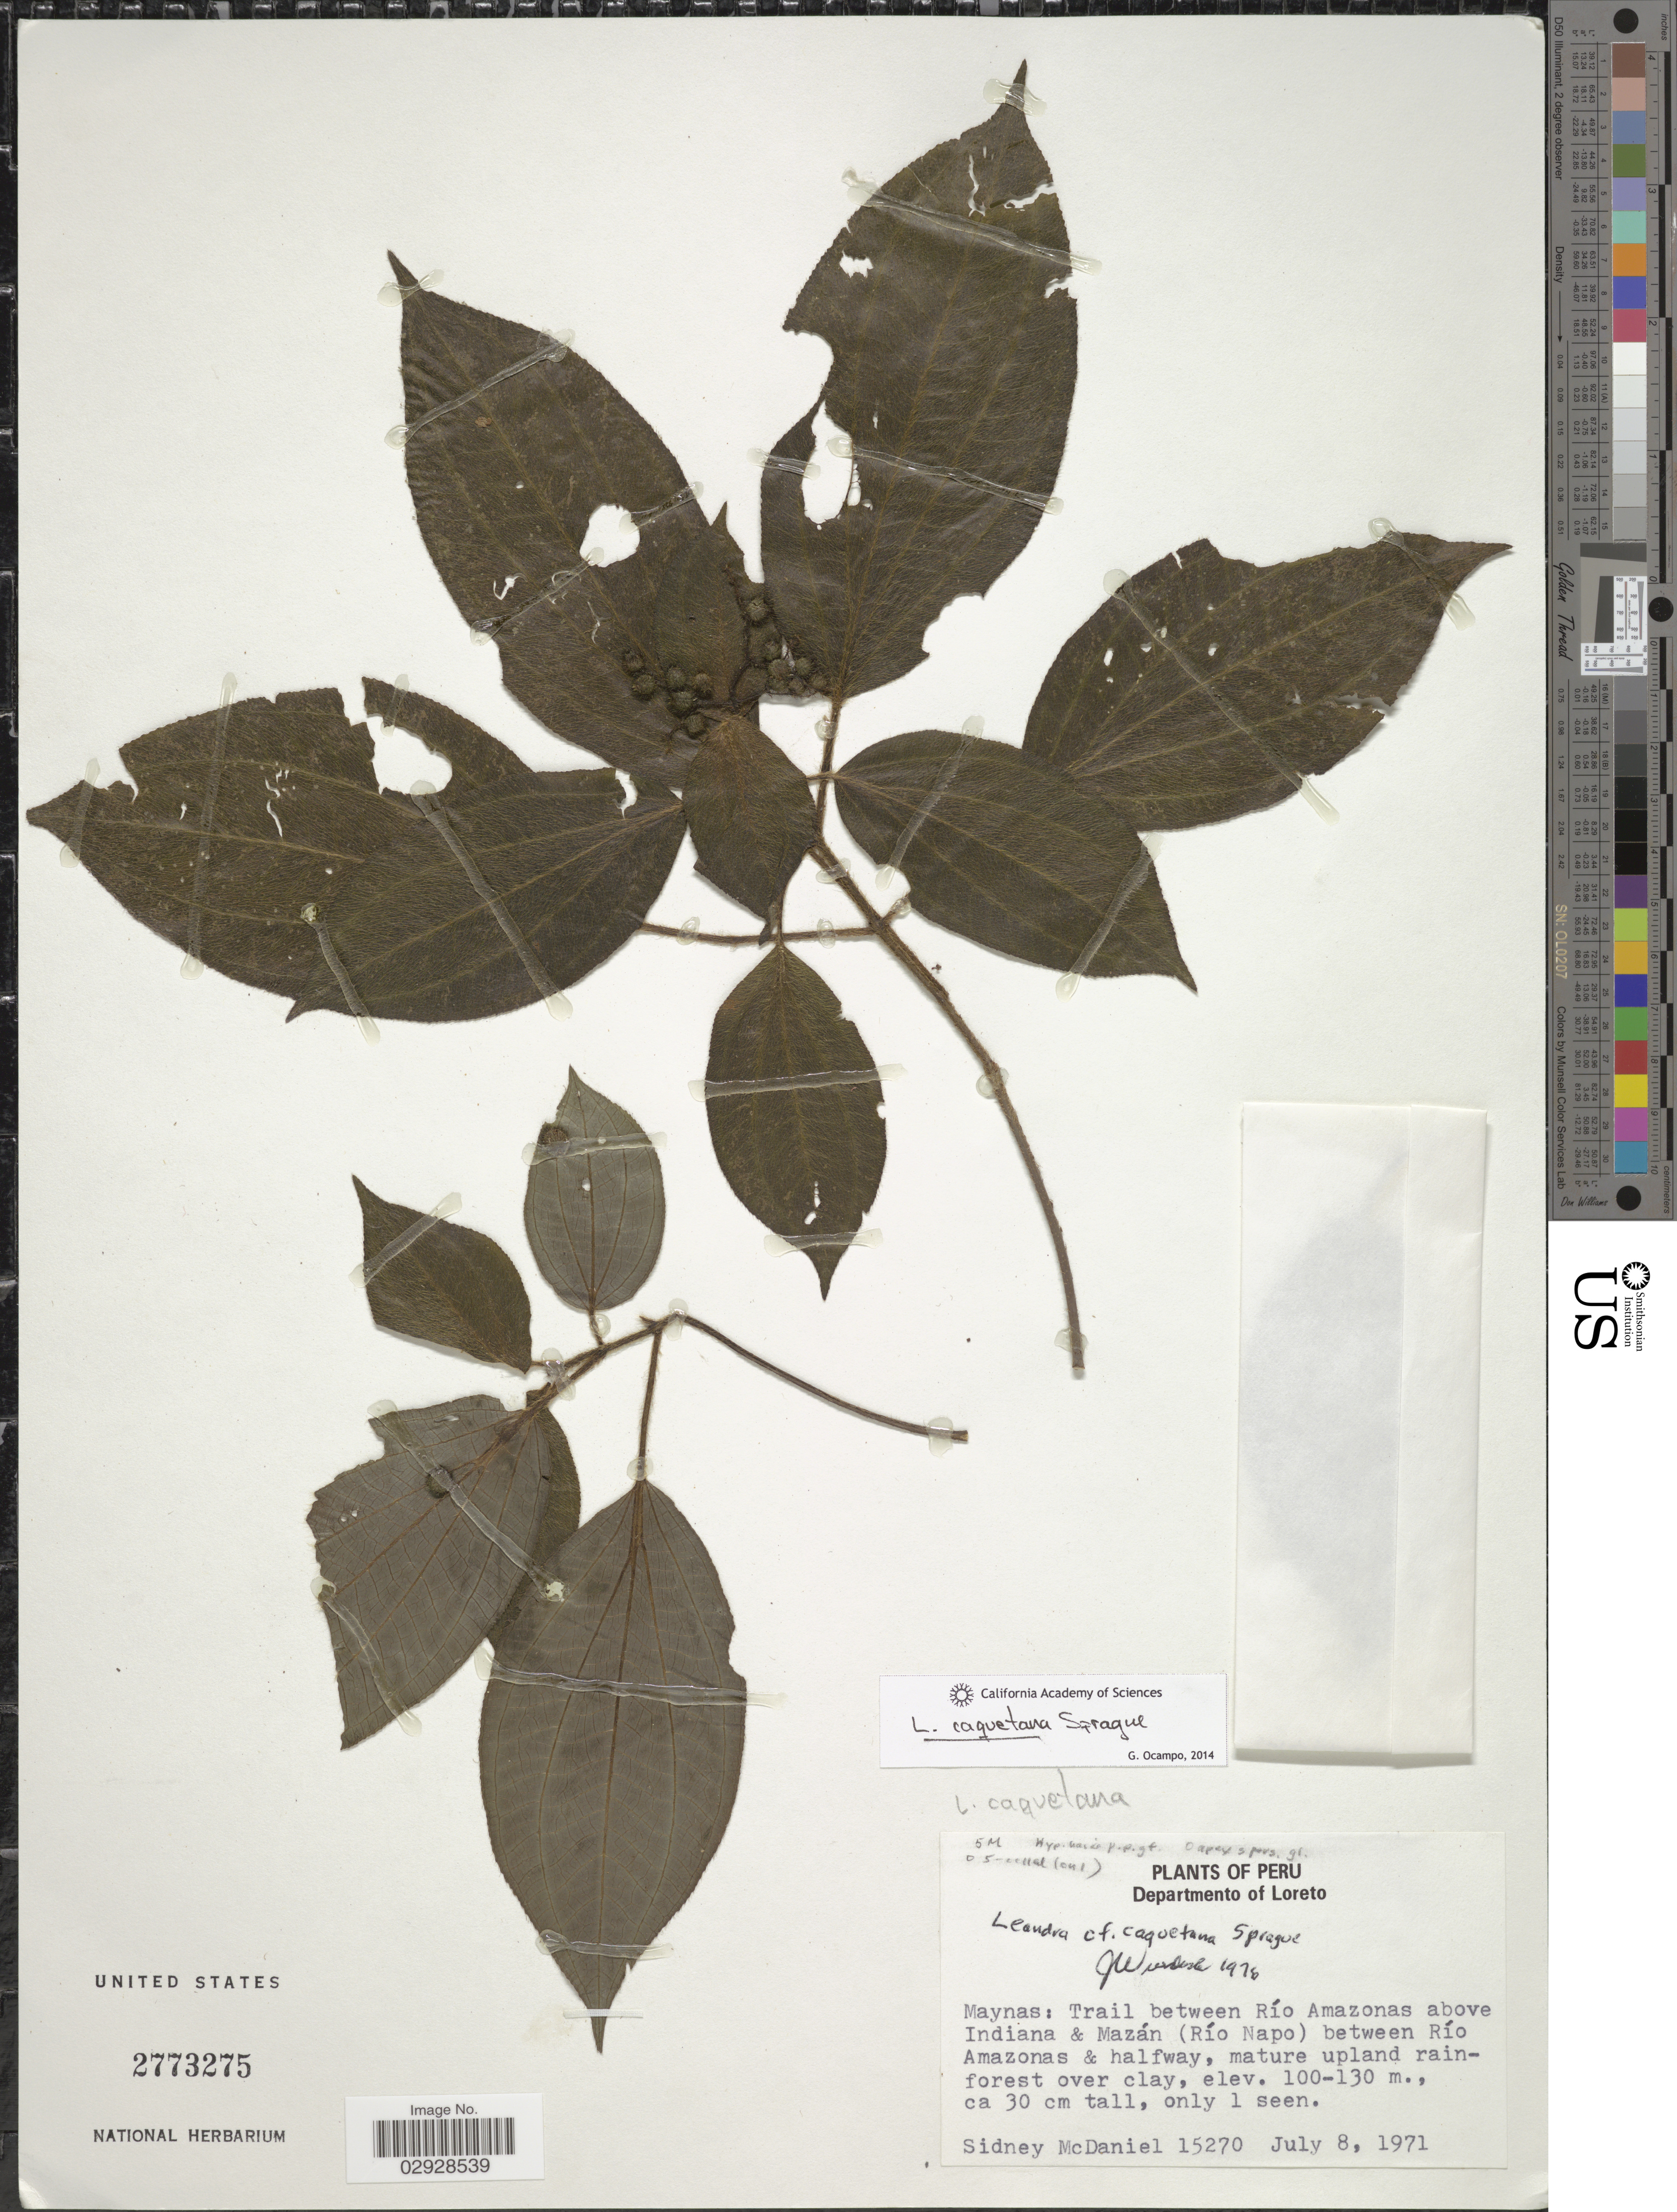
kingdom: Plantae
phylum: Tracheophyta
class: Magnoliopsida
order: Myrtales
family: Melastomataceae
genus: Leandra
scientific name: Leandra caquetana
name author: Sprague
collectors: S. McDaniel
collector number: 15270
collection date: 1971-07-08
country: Peru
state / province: Loreto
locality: Departamento of Loreto. Maynas: Trail between Río Amazonas above Indiana & Mazán (Río Napo) between Río Amazonas & halway, mature upland rainforest over clay.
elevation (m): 100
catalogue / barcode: US 2773275